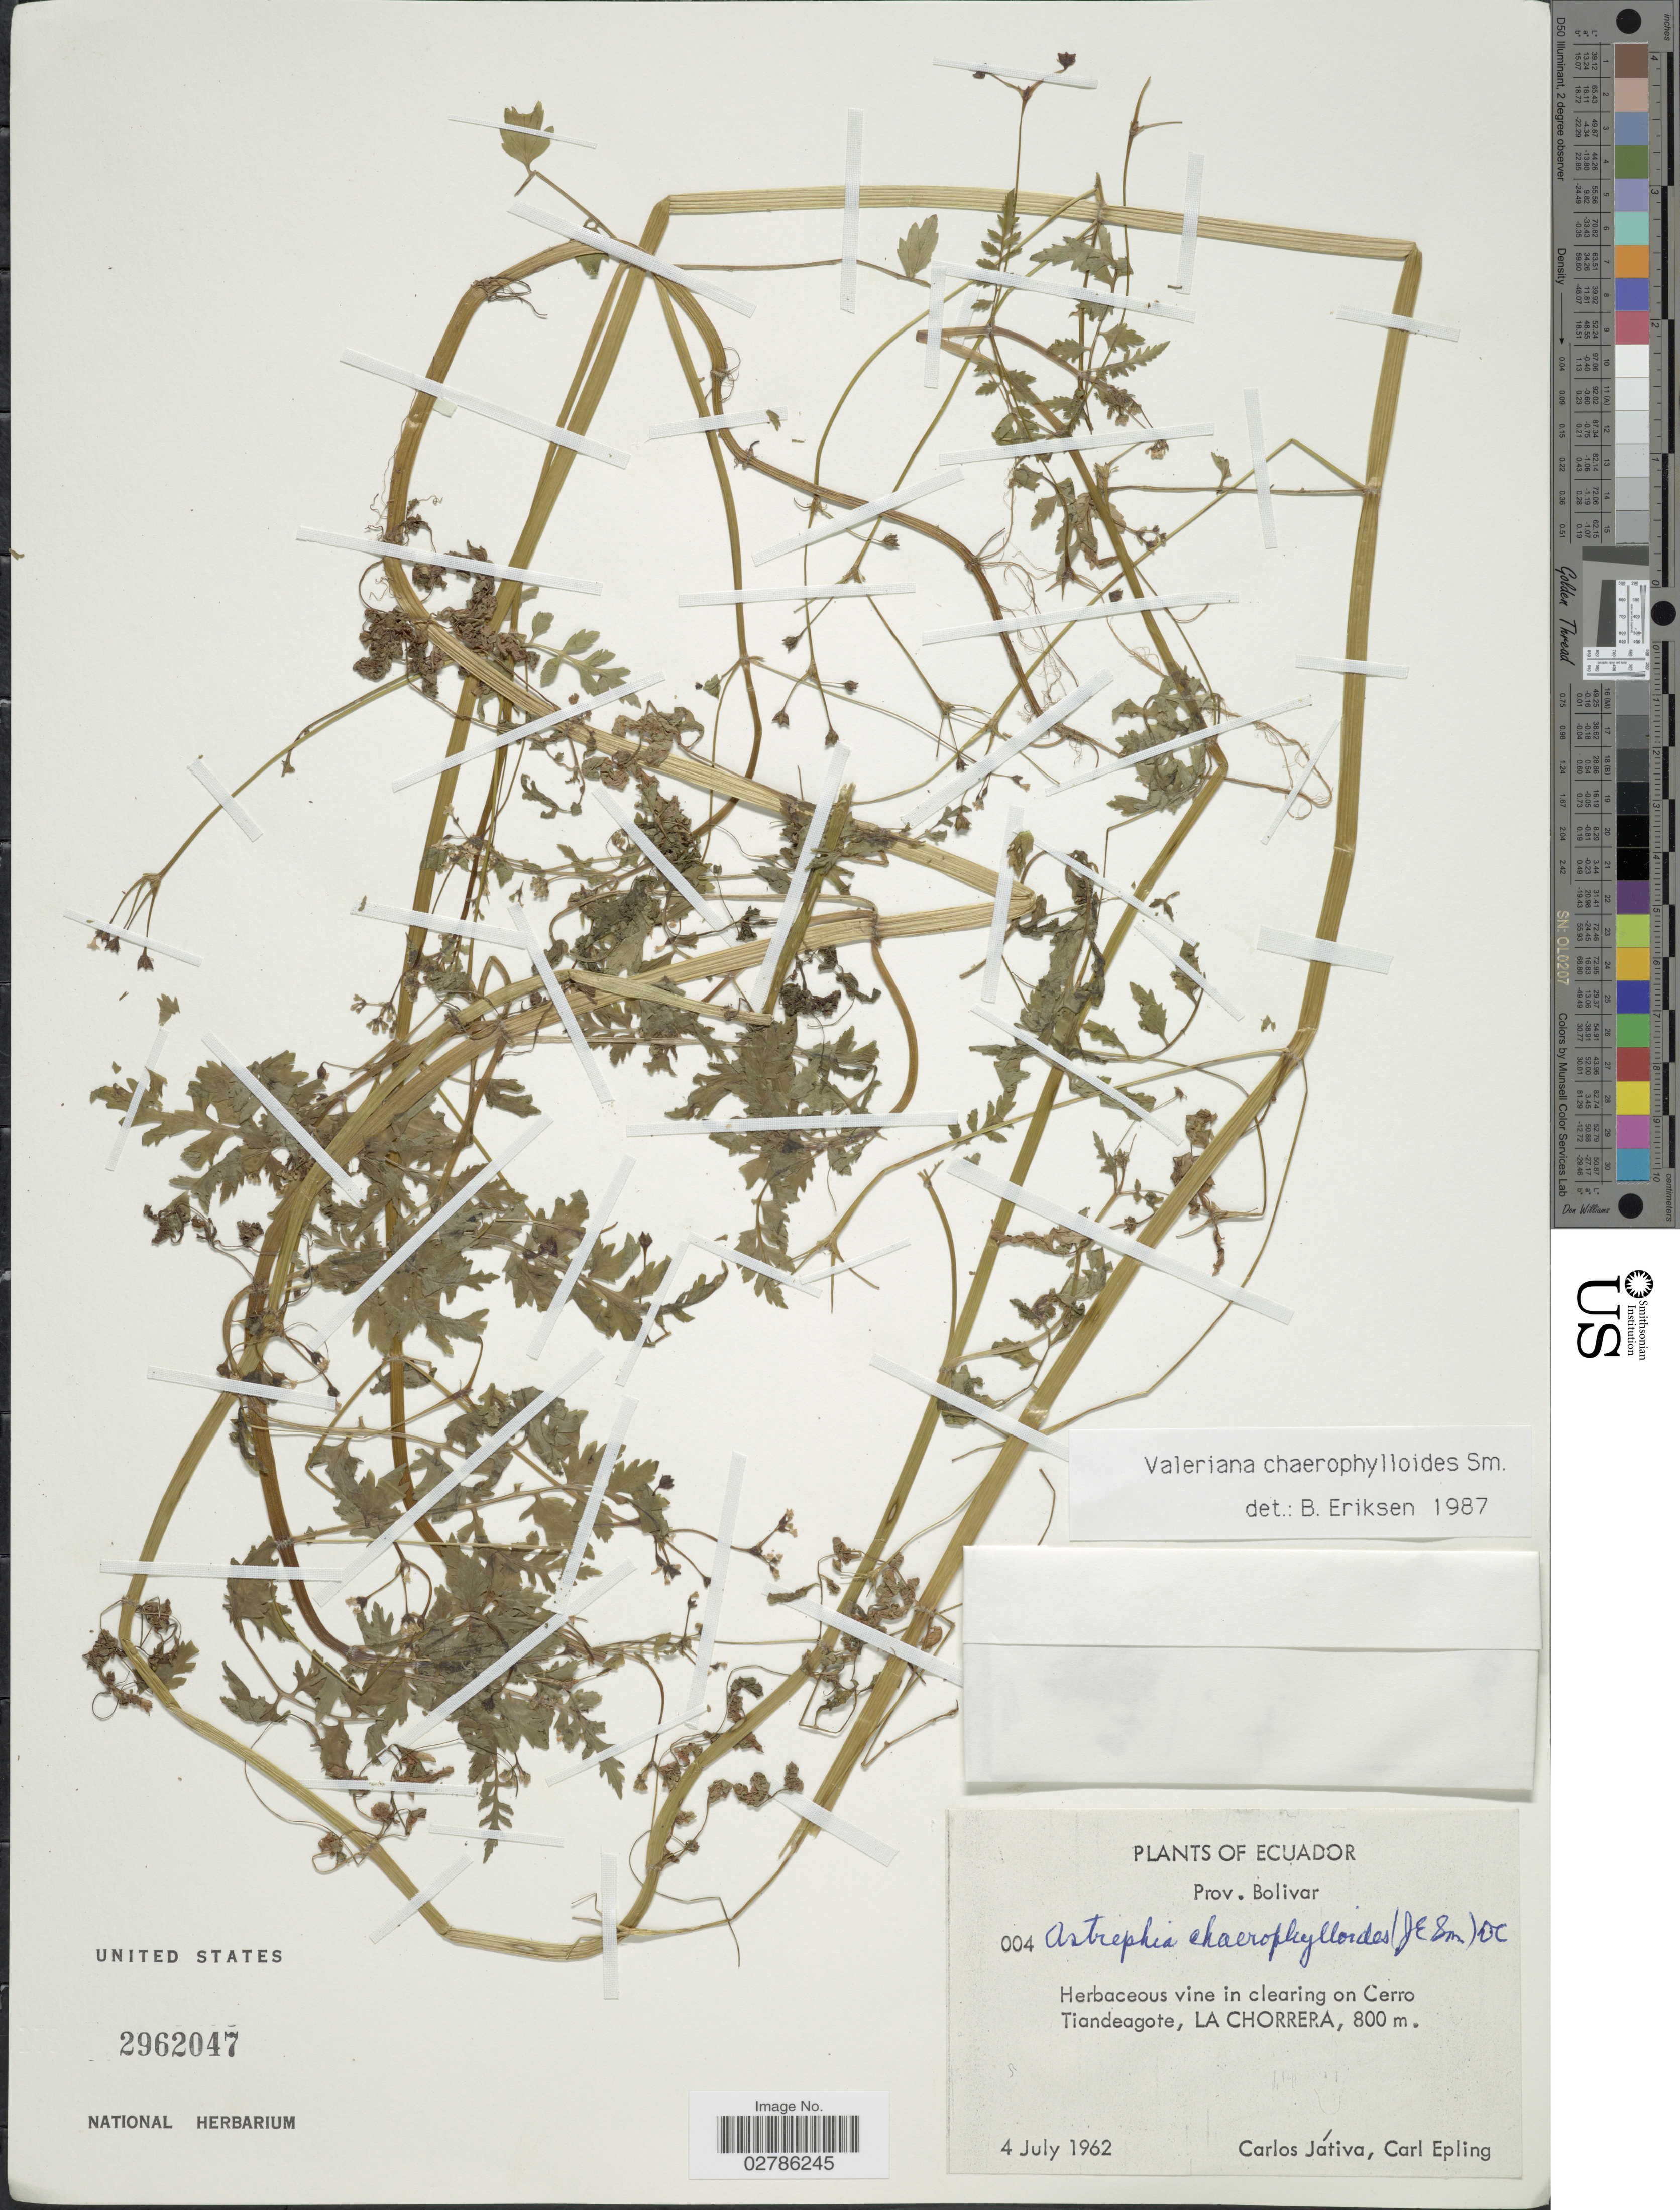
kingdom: Plantae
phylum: Tracheophyta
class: Magnoliopsida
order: Dipsacales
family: Caprifoliaceae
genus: Astrephia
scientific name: Astrephia chaerophylloides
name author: (Sm.) DC.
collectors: C. D. Játiva & C. C. Epling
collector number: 004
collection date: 1962-07-04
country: Ecuador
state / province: Bolívar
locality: Herbaceous vine in clearing on Cerro Tiandeagote, La Chorrera.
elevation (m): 800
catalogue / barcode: US 2962047